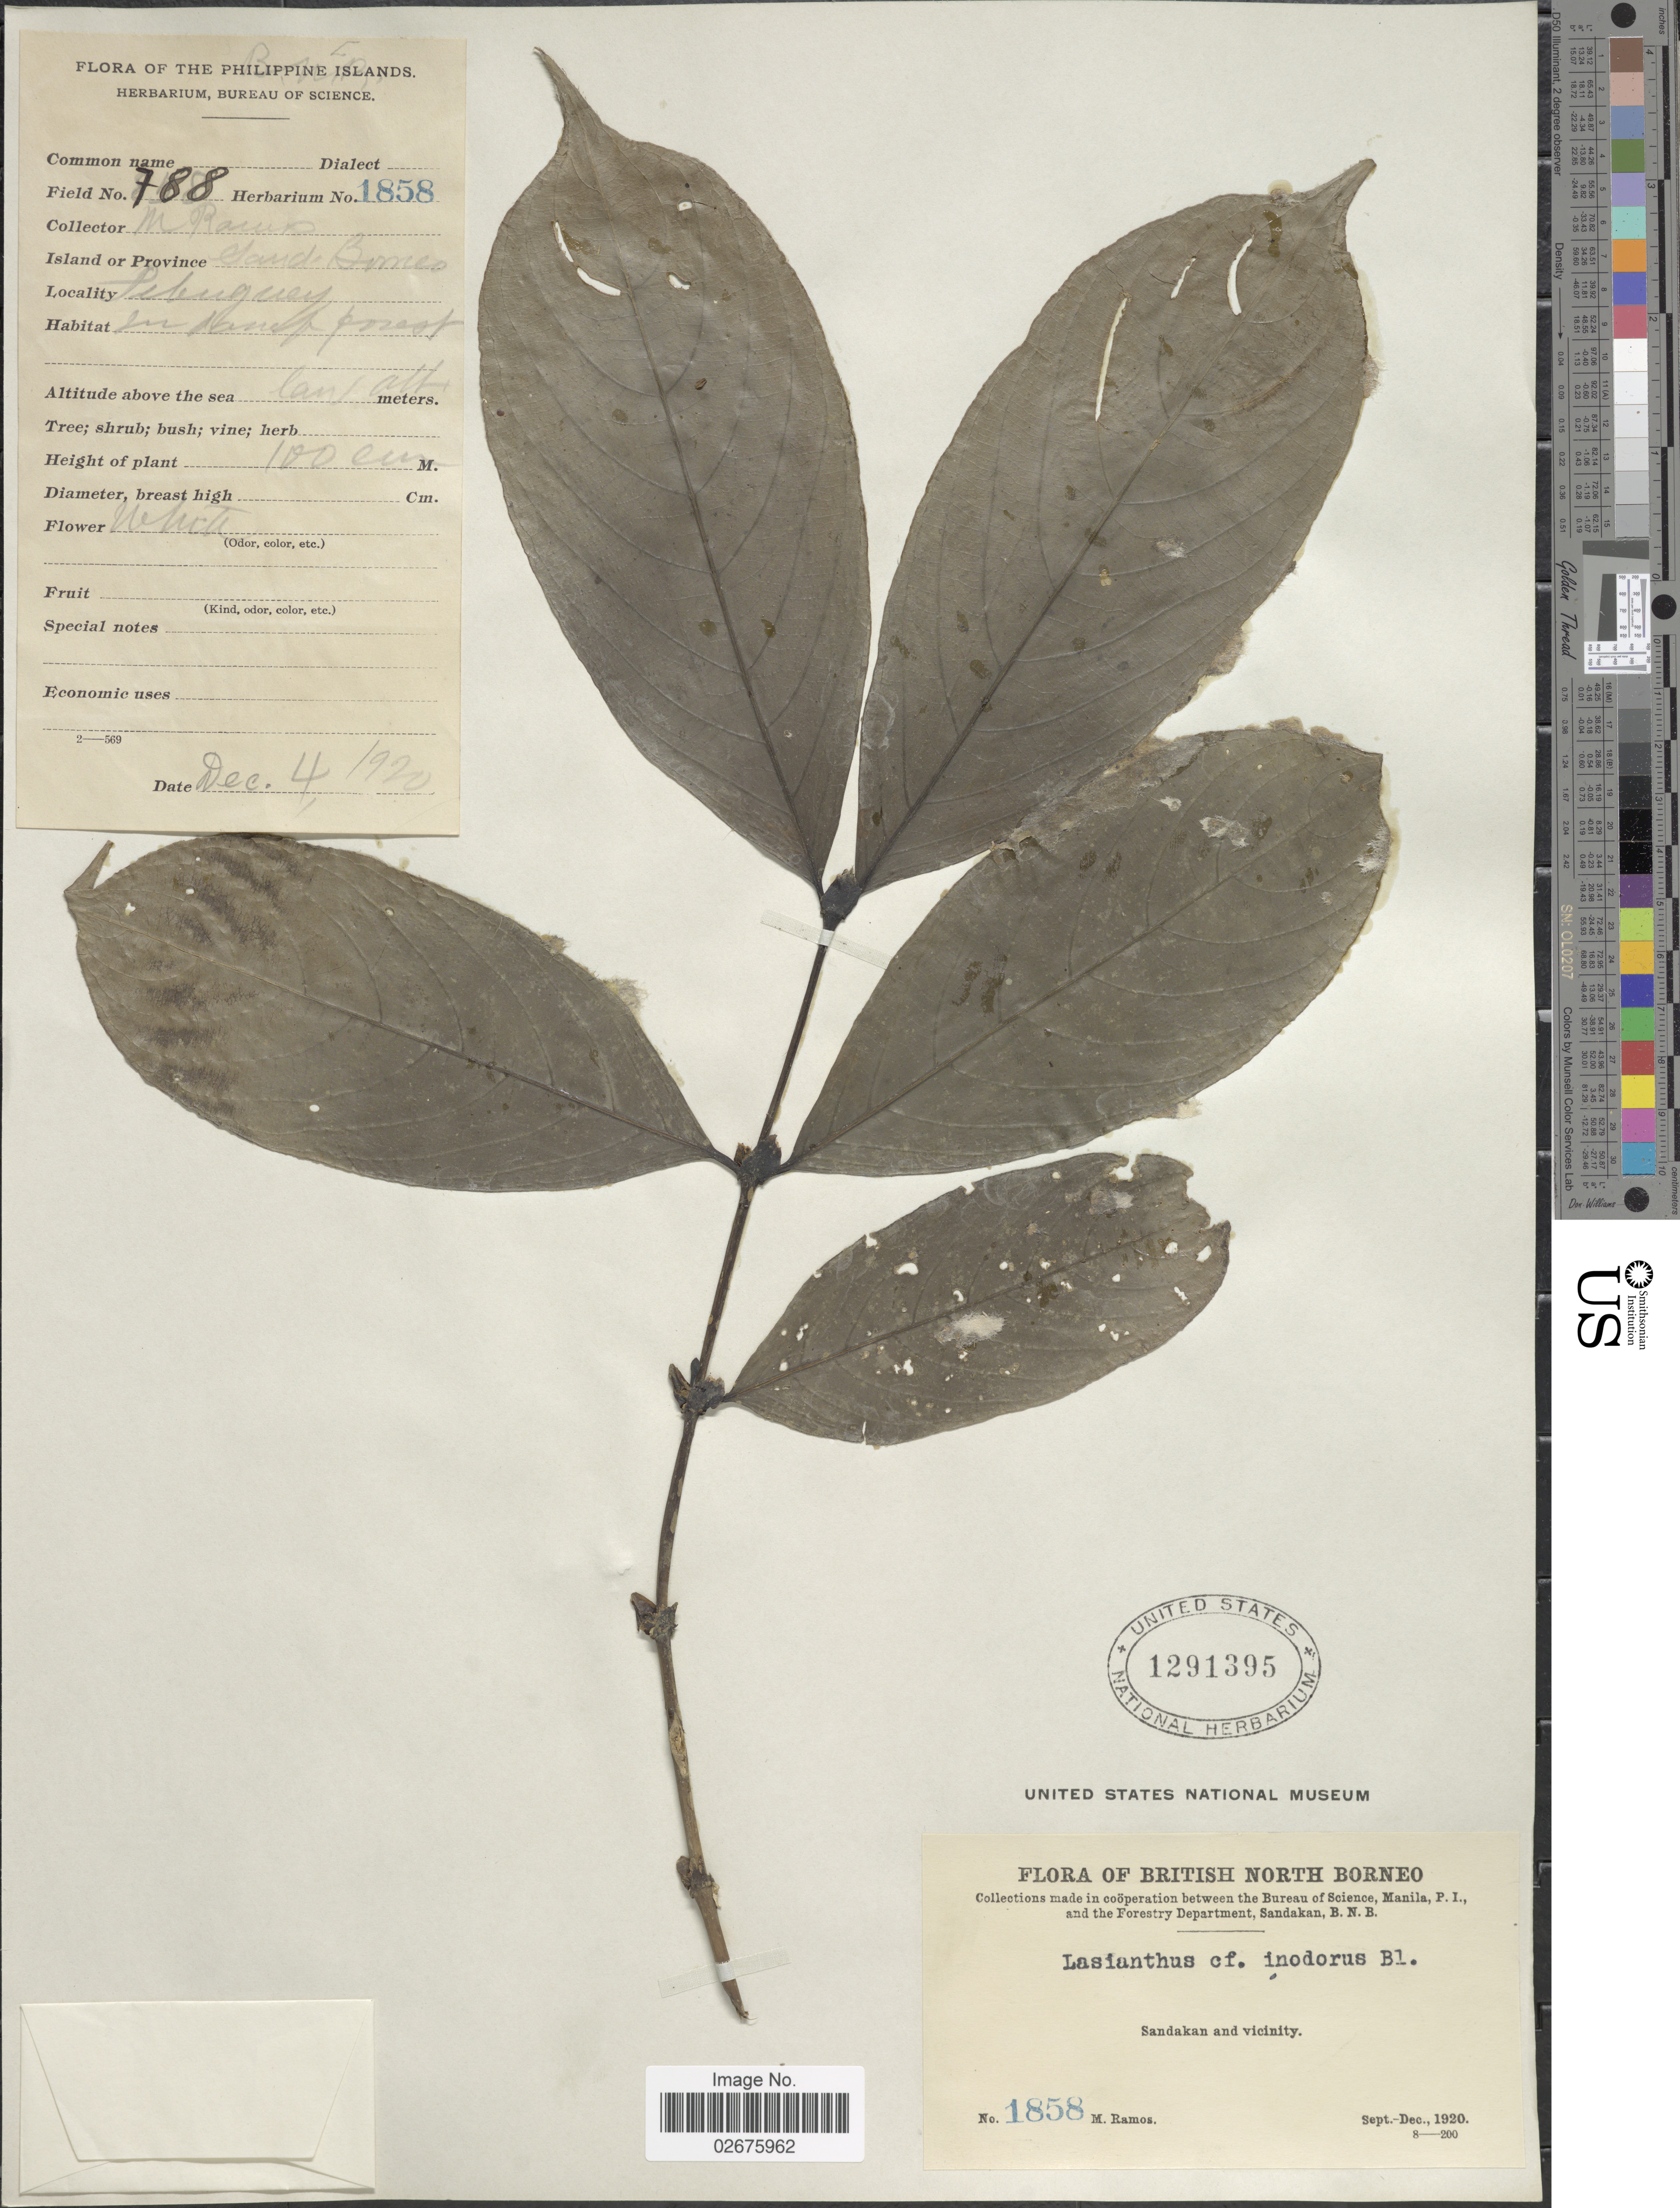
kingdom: Plantae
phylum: Tracheophyta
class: Magnoliopsida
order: Gentianales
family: Rubiaceae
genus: Lasianthus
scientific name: Lasianthus inodorus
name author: Blume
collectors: M. Ramos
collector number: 788/1858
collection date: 1920-12-04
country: Malaysia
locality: British North Borneo, Sandakan and vicinity, In damp forest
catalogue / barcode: US 1291395